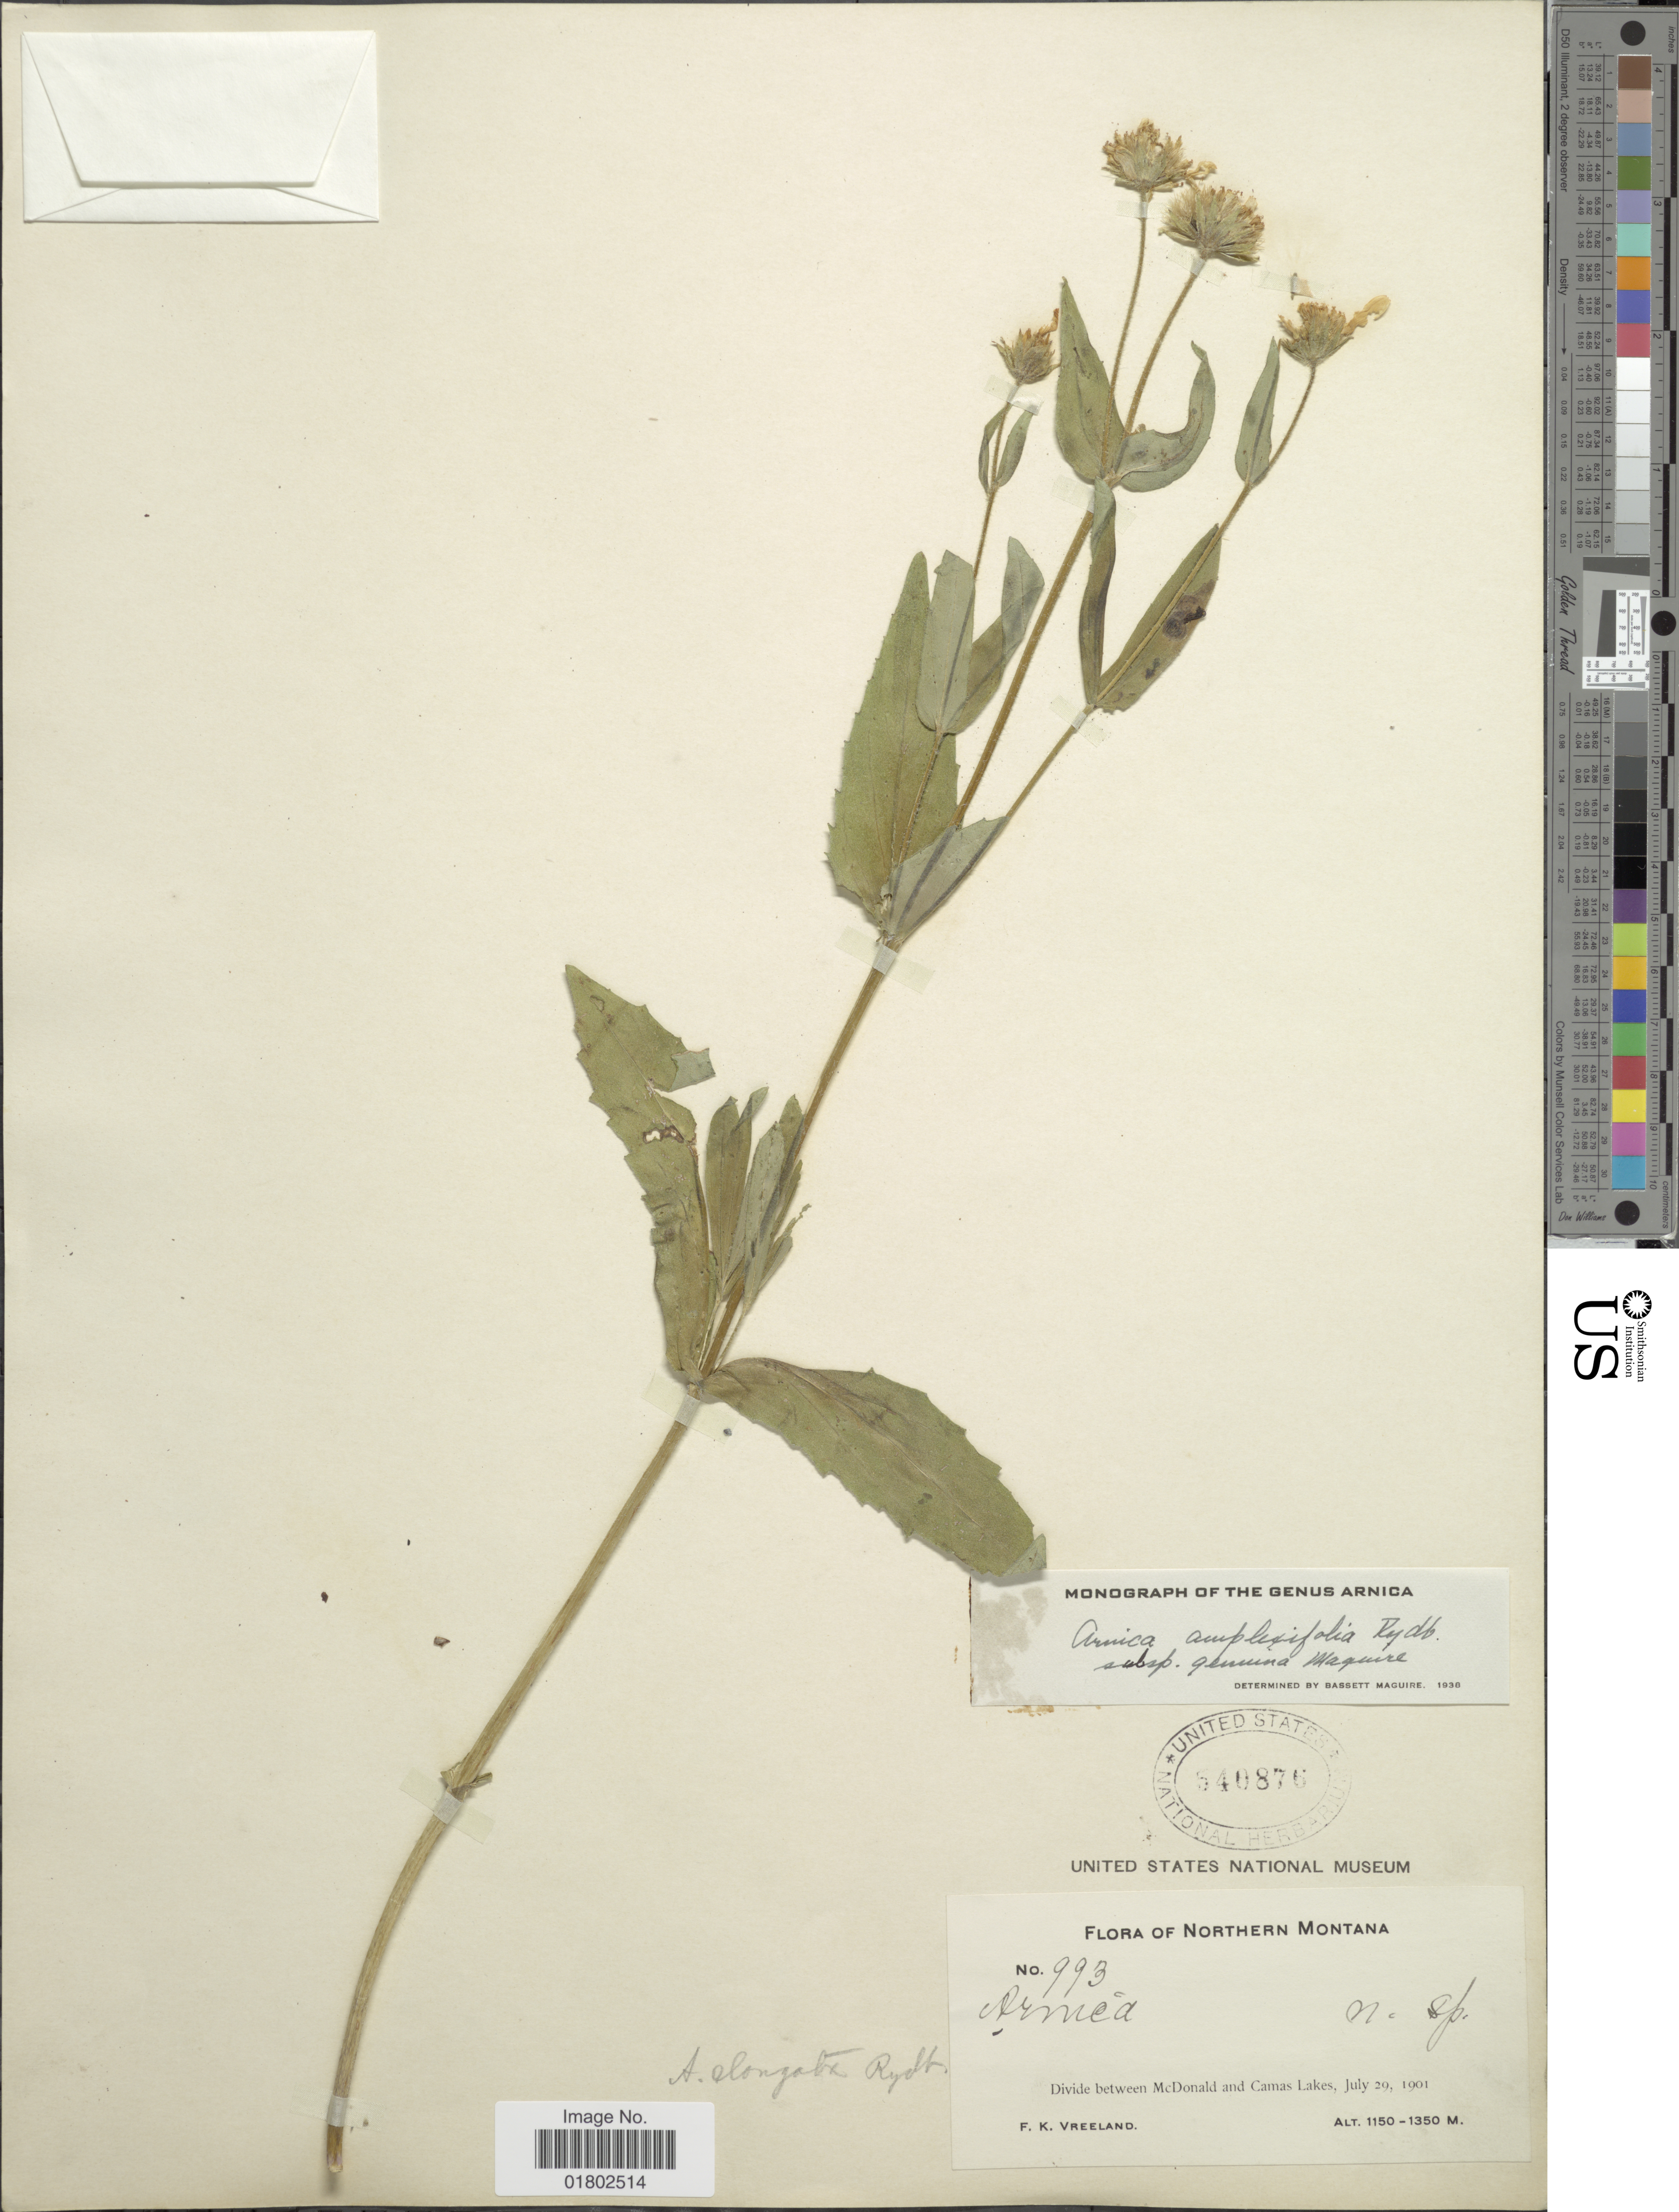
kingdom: Plantae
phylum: Tracheophyta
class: Magnoliopsida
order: Asterales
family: Asteraceae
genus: Arnica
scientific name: Arnica amplexifolia subsp. genuina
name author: Maguire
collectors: F. Vreeland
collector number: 993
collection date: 1901-07-29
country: United States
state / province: Montana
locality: Northern Montana, Divide between McDonald and Camas Lakes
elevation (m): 1150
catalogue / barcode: US 540876